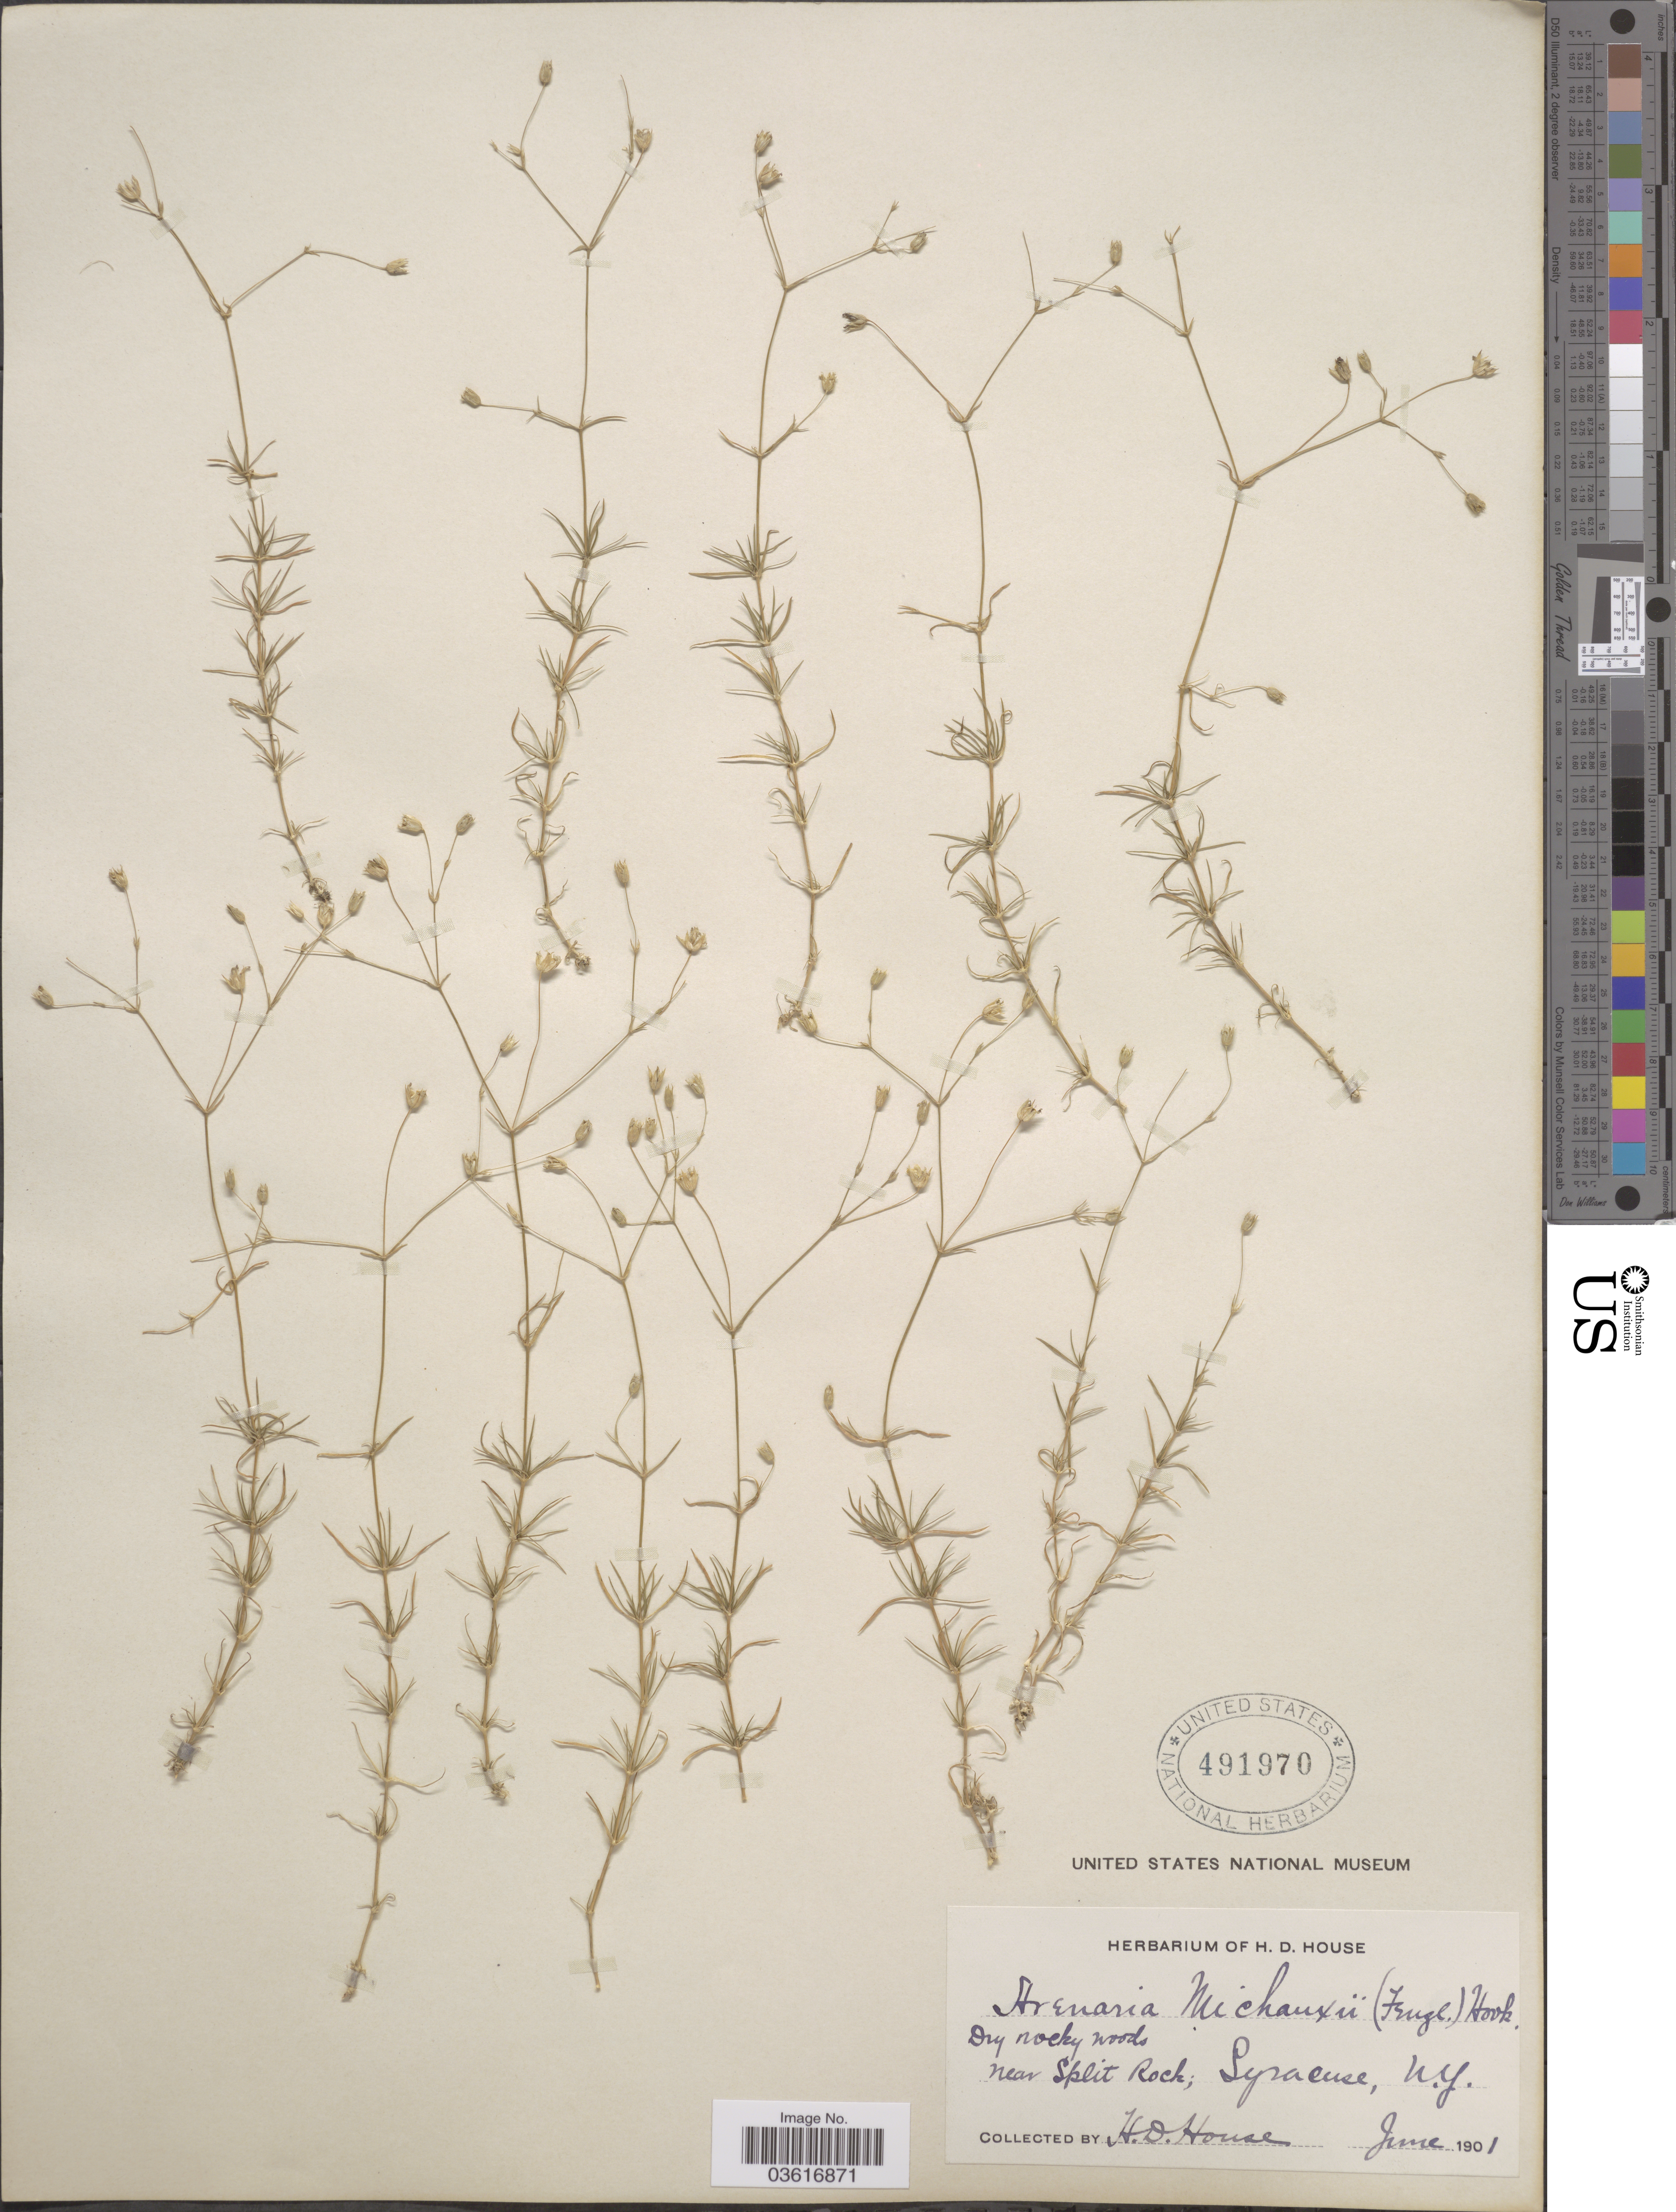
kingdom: Plantae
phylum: Tracheophyta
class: Magnoliopsida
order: Caryophyllales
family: Caryophyllaceae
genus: Minuartia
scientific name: Minuartia stricta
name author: (Sw.) Hiern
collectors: H. D. House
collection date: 1901-06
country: United States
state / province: New York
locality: Near Split Rock, Syracuse.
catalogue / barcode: US 491970